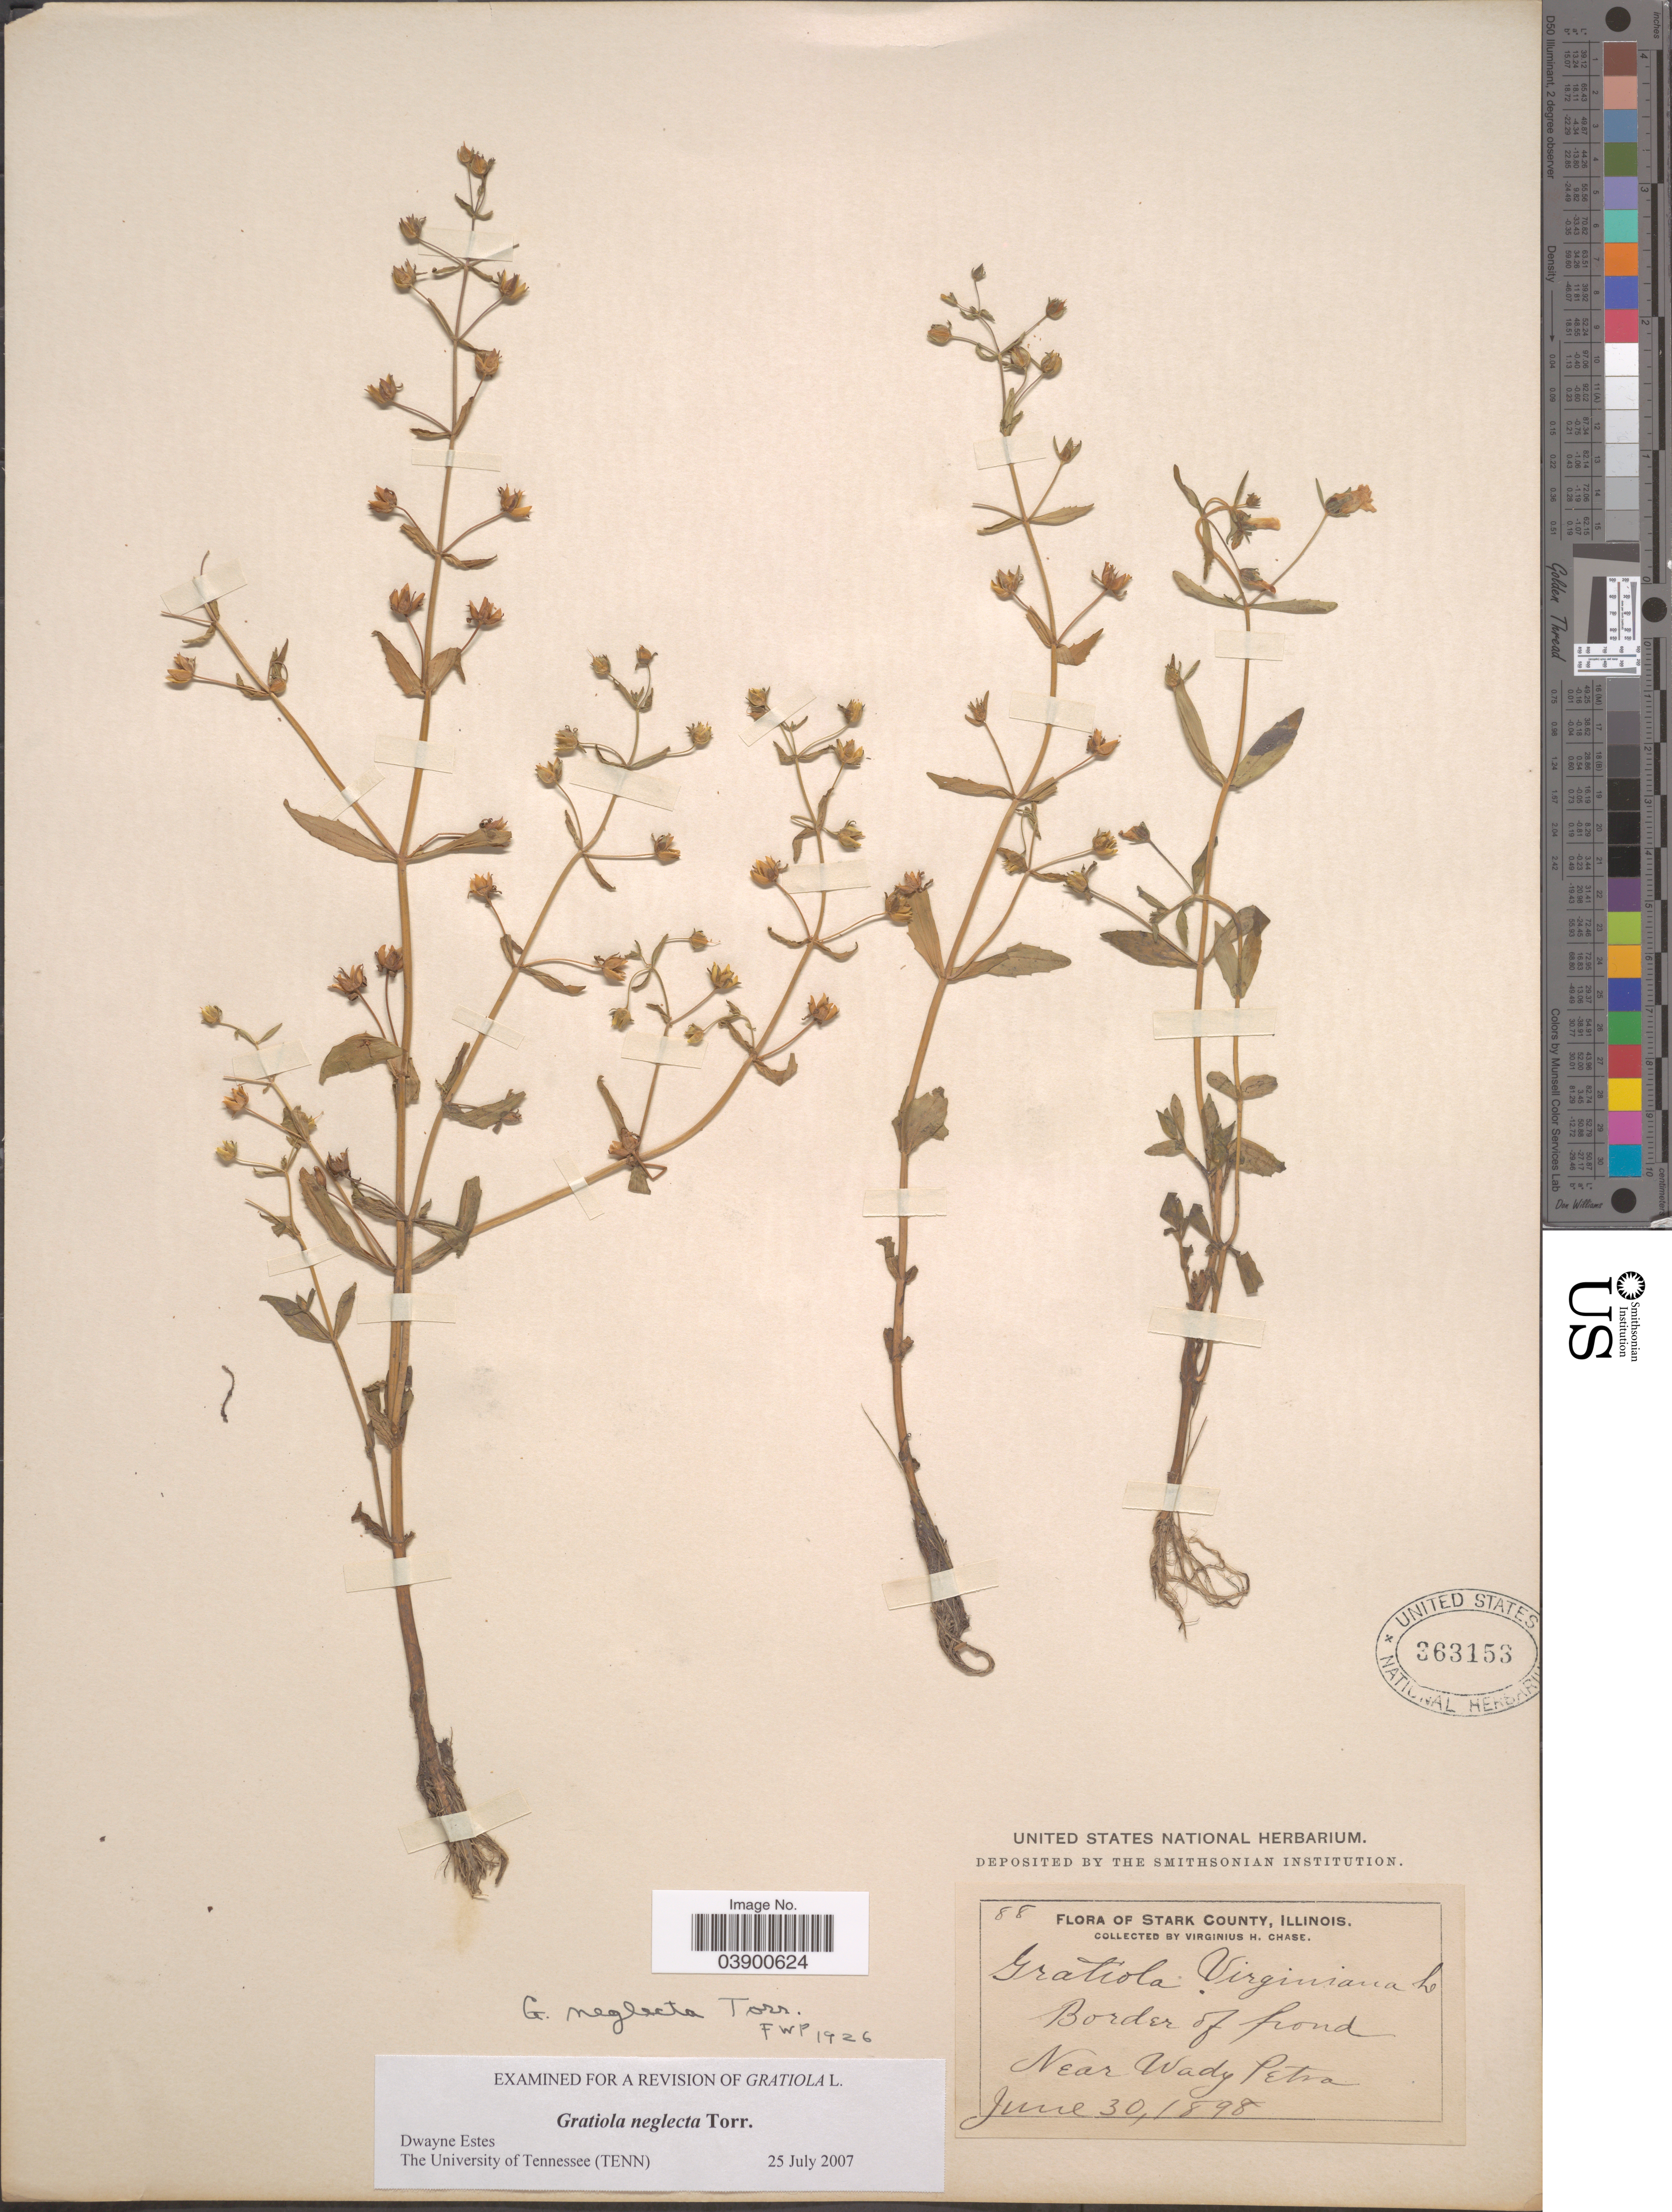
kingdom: Plantae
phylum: Tracheophyta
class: Magnoliopsida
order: Lamiales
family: Plantaginaceae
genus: Gratiola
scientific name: Gratiola neglecta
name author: Torr.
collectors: V. H. Chase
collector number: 88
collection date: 1898-06-30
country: United States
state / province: Illinois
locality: Stark County. Border of pond. Near Wady Petra.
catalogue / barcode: US 363153